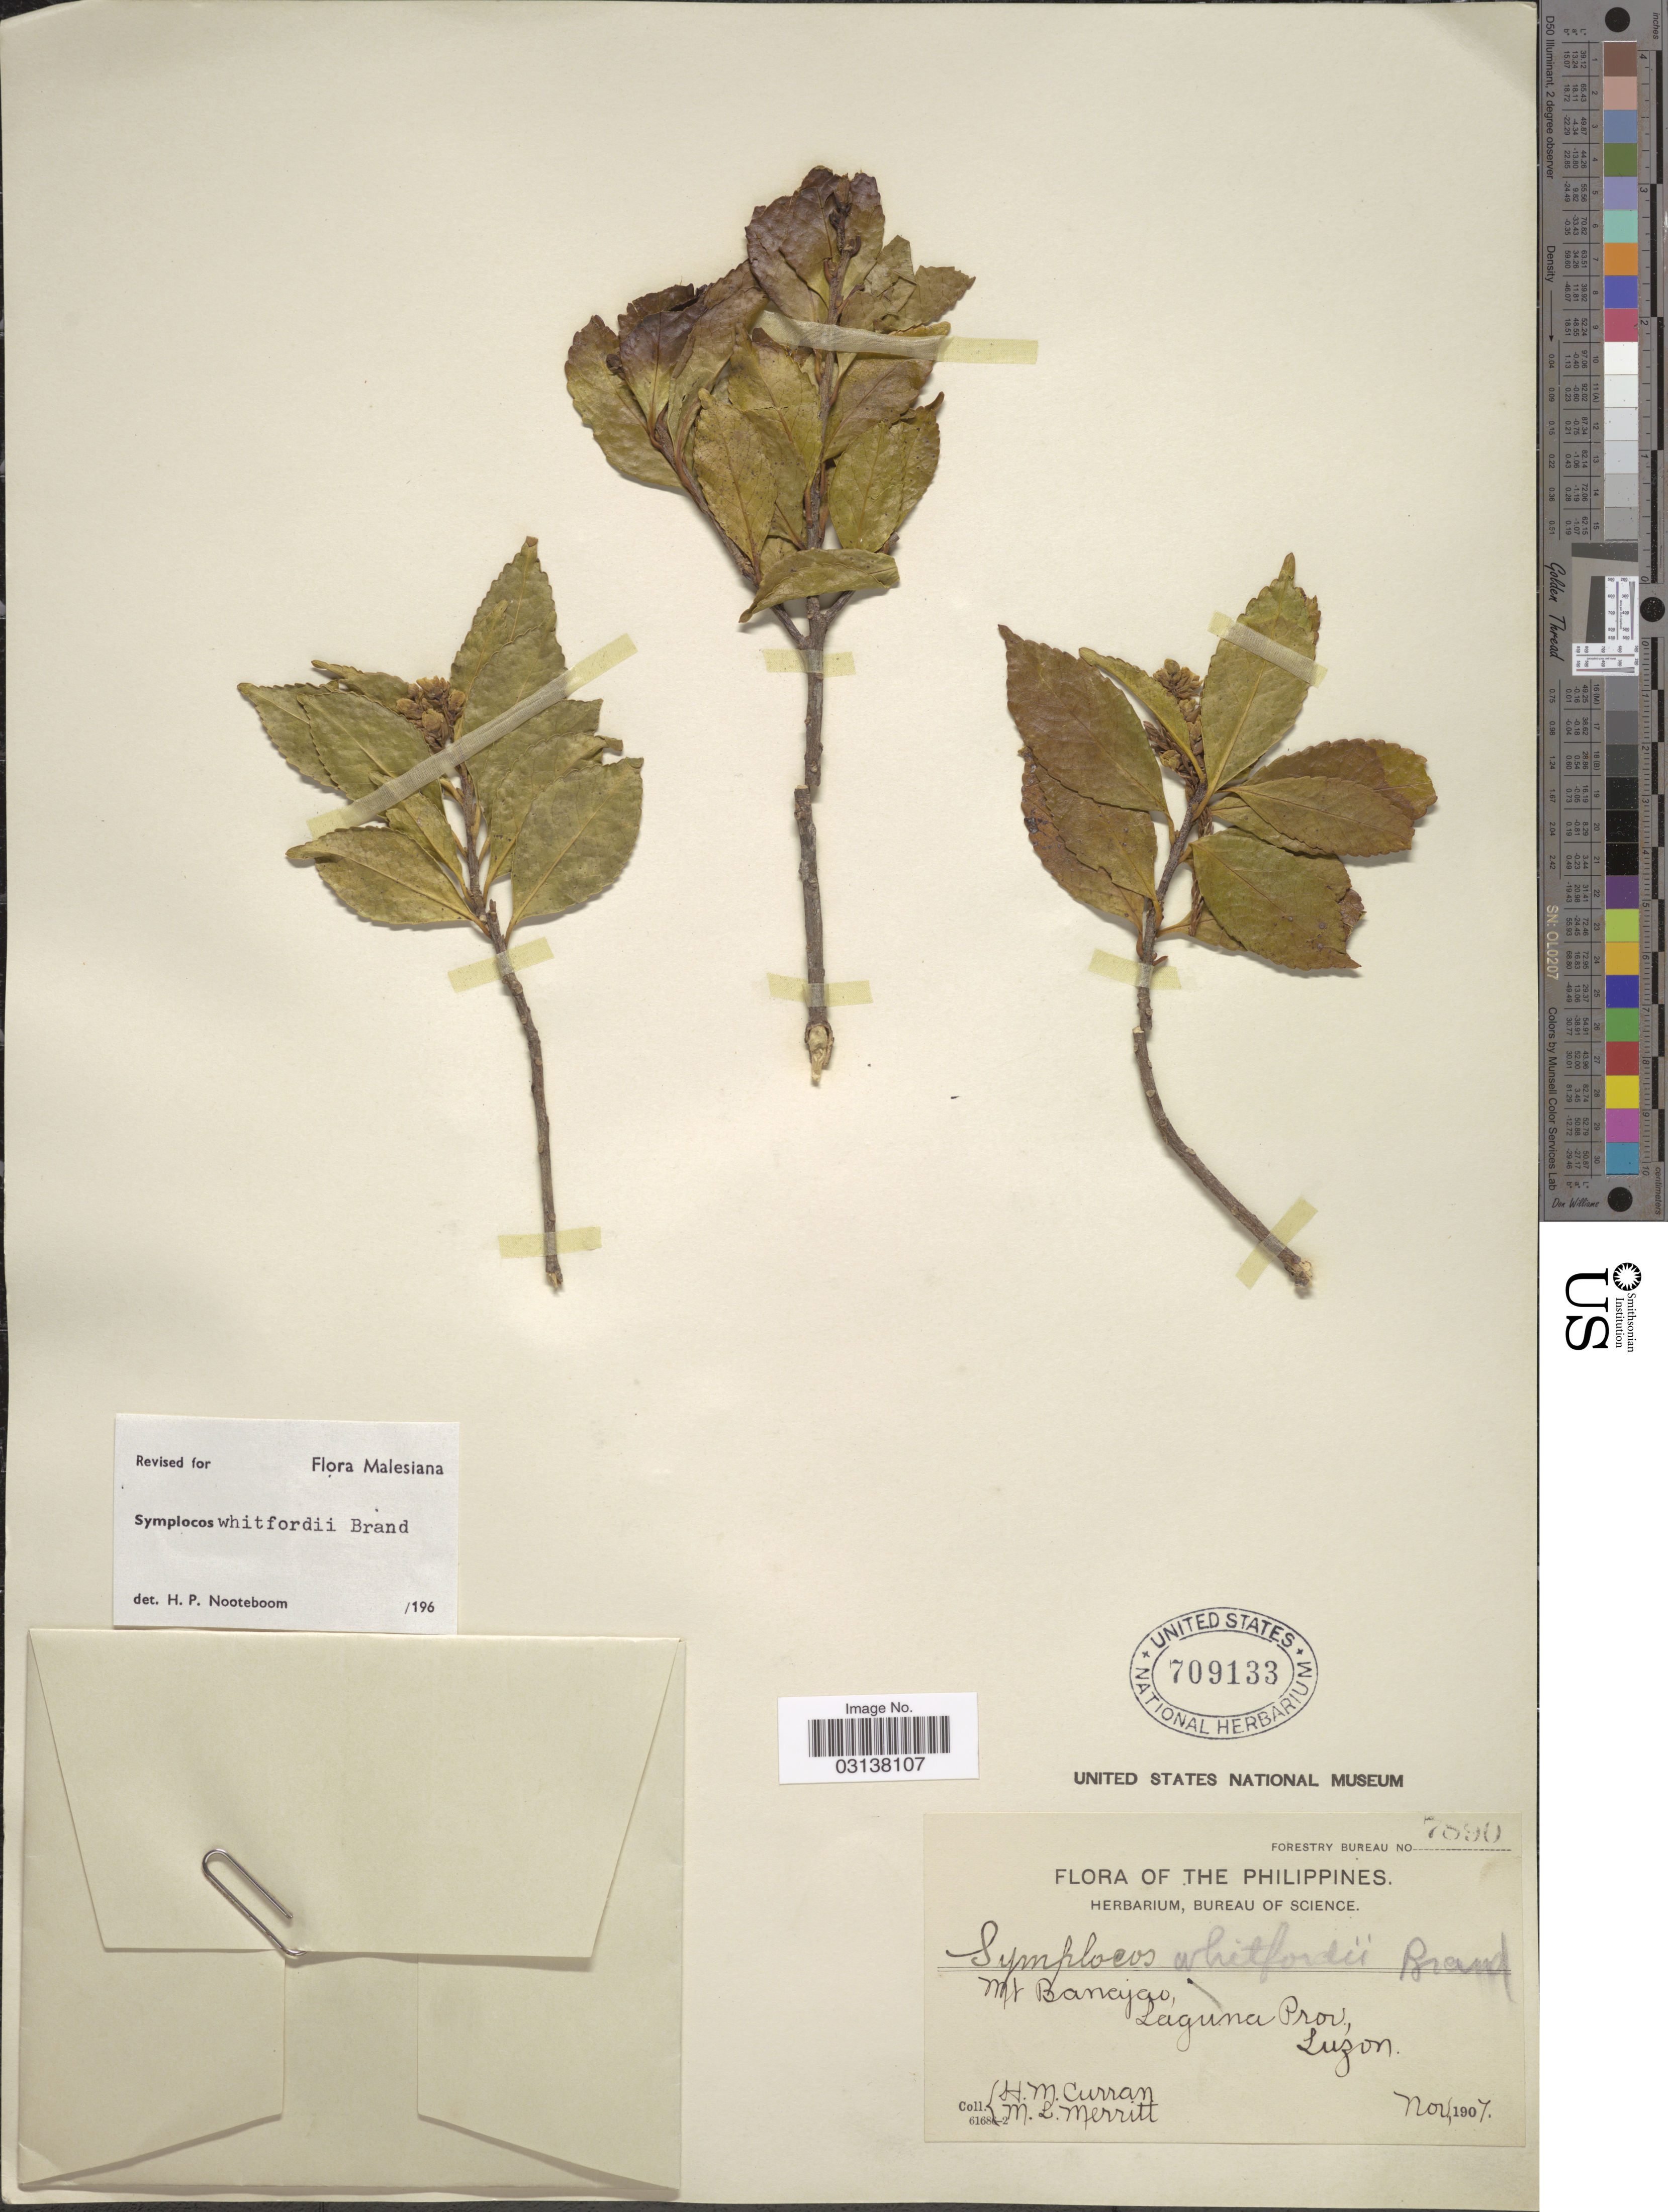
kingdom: Plantae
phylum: Tracheophyta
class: Magnoliopsida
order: Ericales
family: Symplocaceae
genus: Symplocos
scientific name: Symplocos whitfordii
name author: Brand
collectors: H. M. Curran & M. L. Merritt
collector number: Forestry Bureau 7890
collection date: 1907-11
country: Philippines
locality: The Philippines. Mt. Banajao, Laguna Prov., Luzon.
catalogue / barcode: US 709133